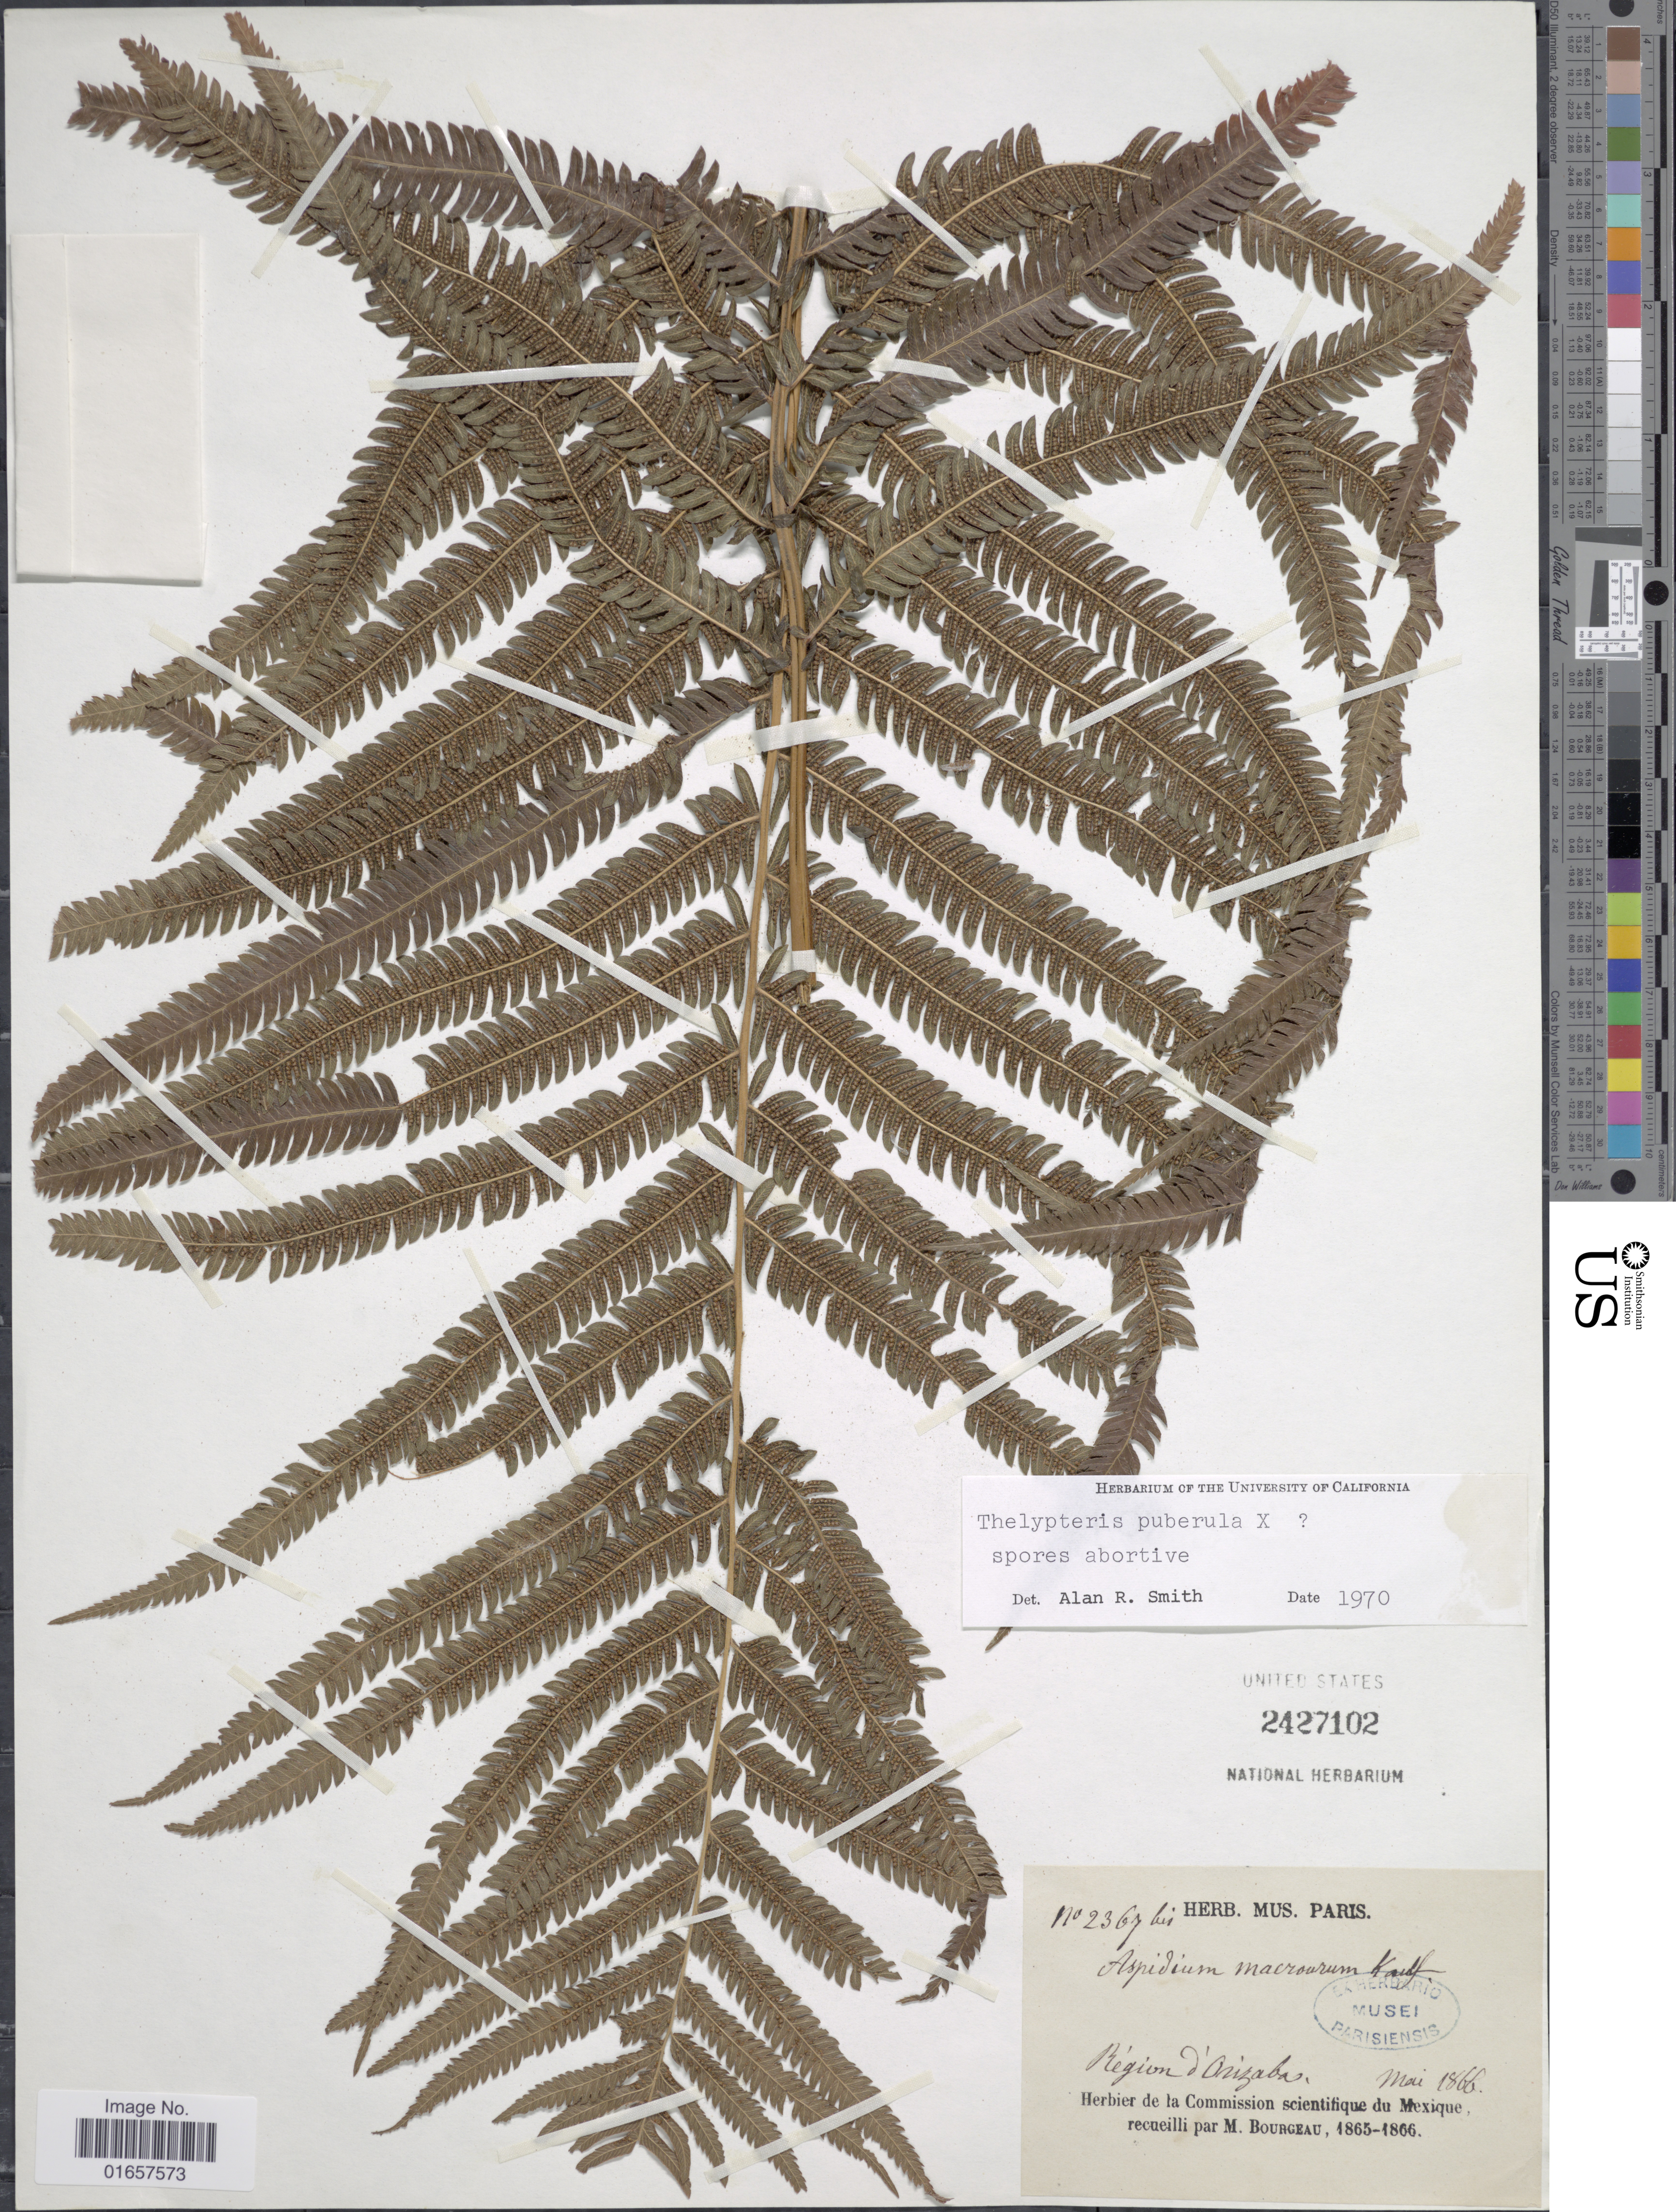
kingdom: Plantae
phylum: Tracheophyta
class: Polypodiopsida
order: Polypodiales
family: Thelypteridaceae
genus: Christella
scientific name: Christella puberula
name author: (Baker) Á. Löve & D. Löve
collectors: M. Bourgeau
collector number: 2367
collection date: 1866-05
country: Mexico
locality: Region d' Orizaba, Mexique.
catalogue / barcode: US 2427102